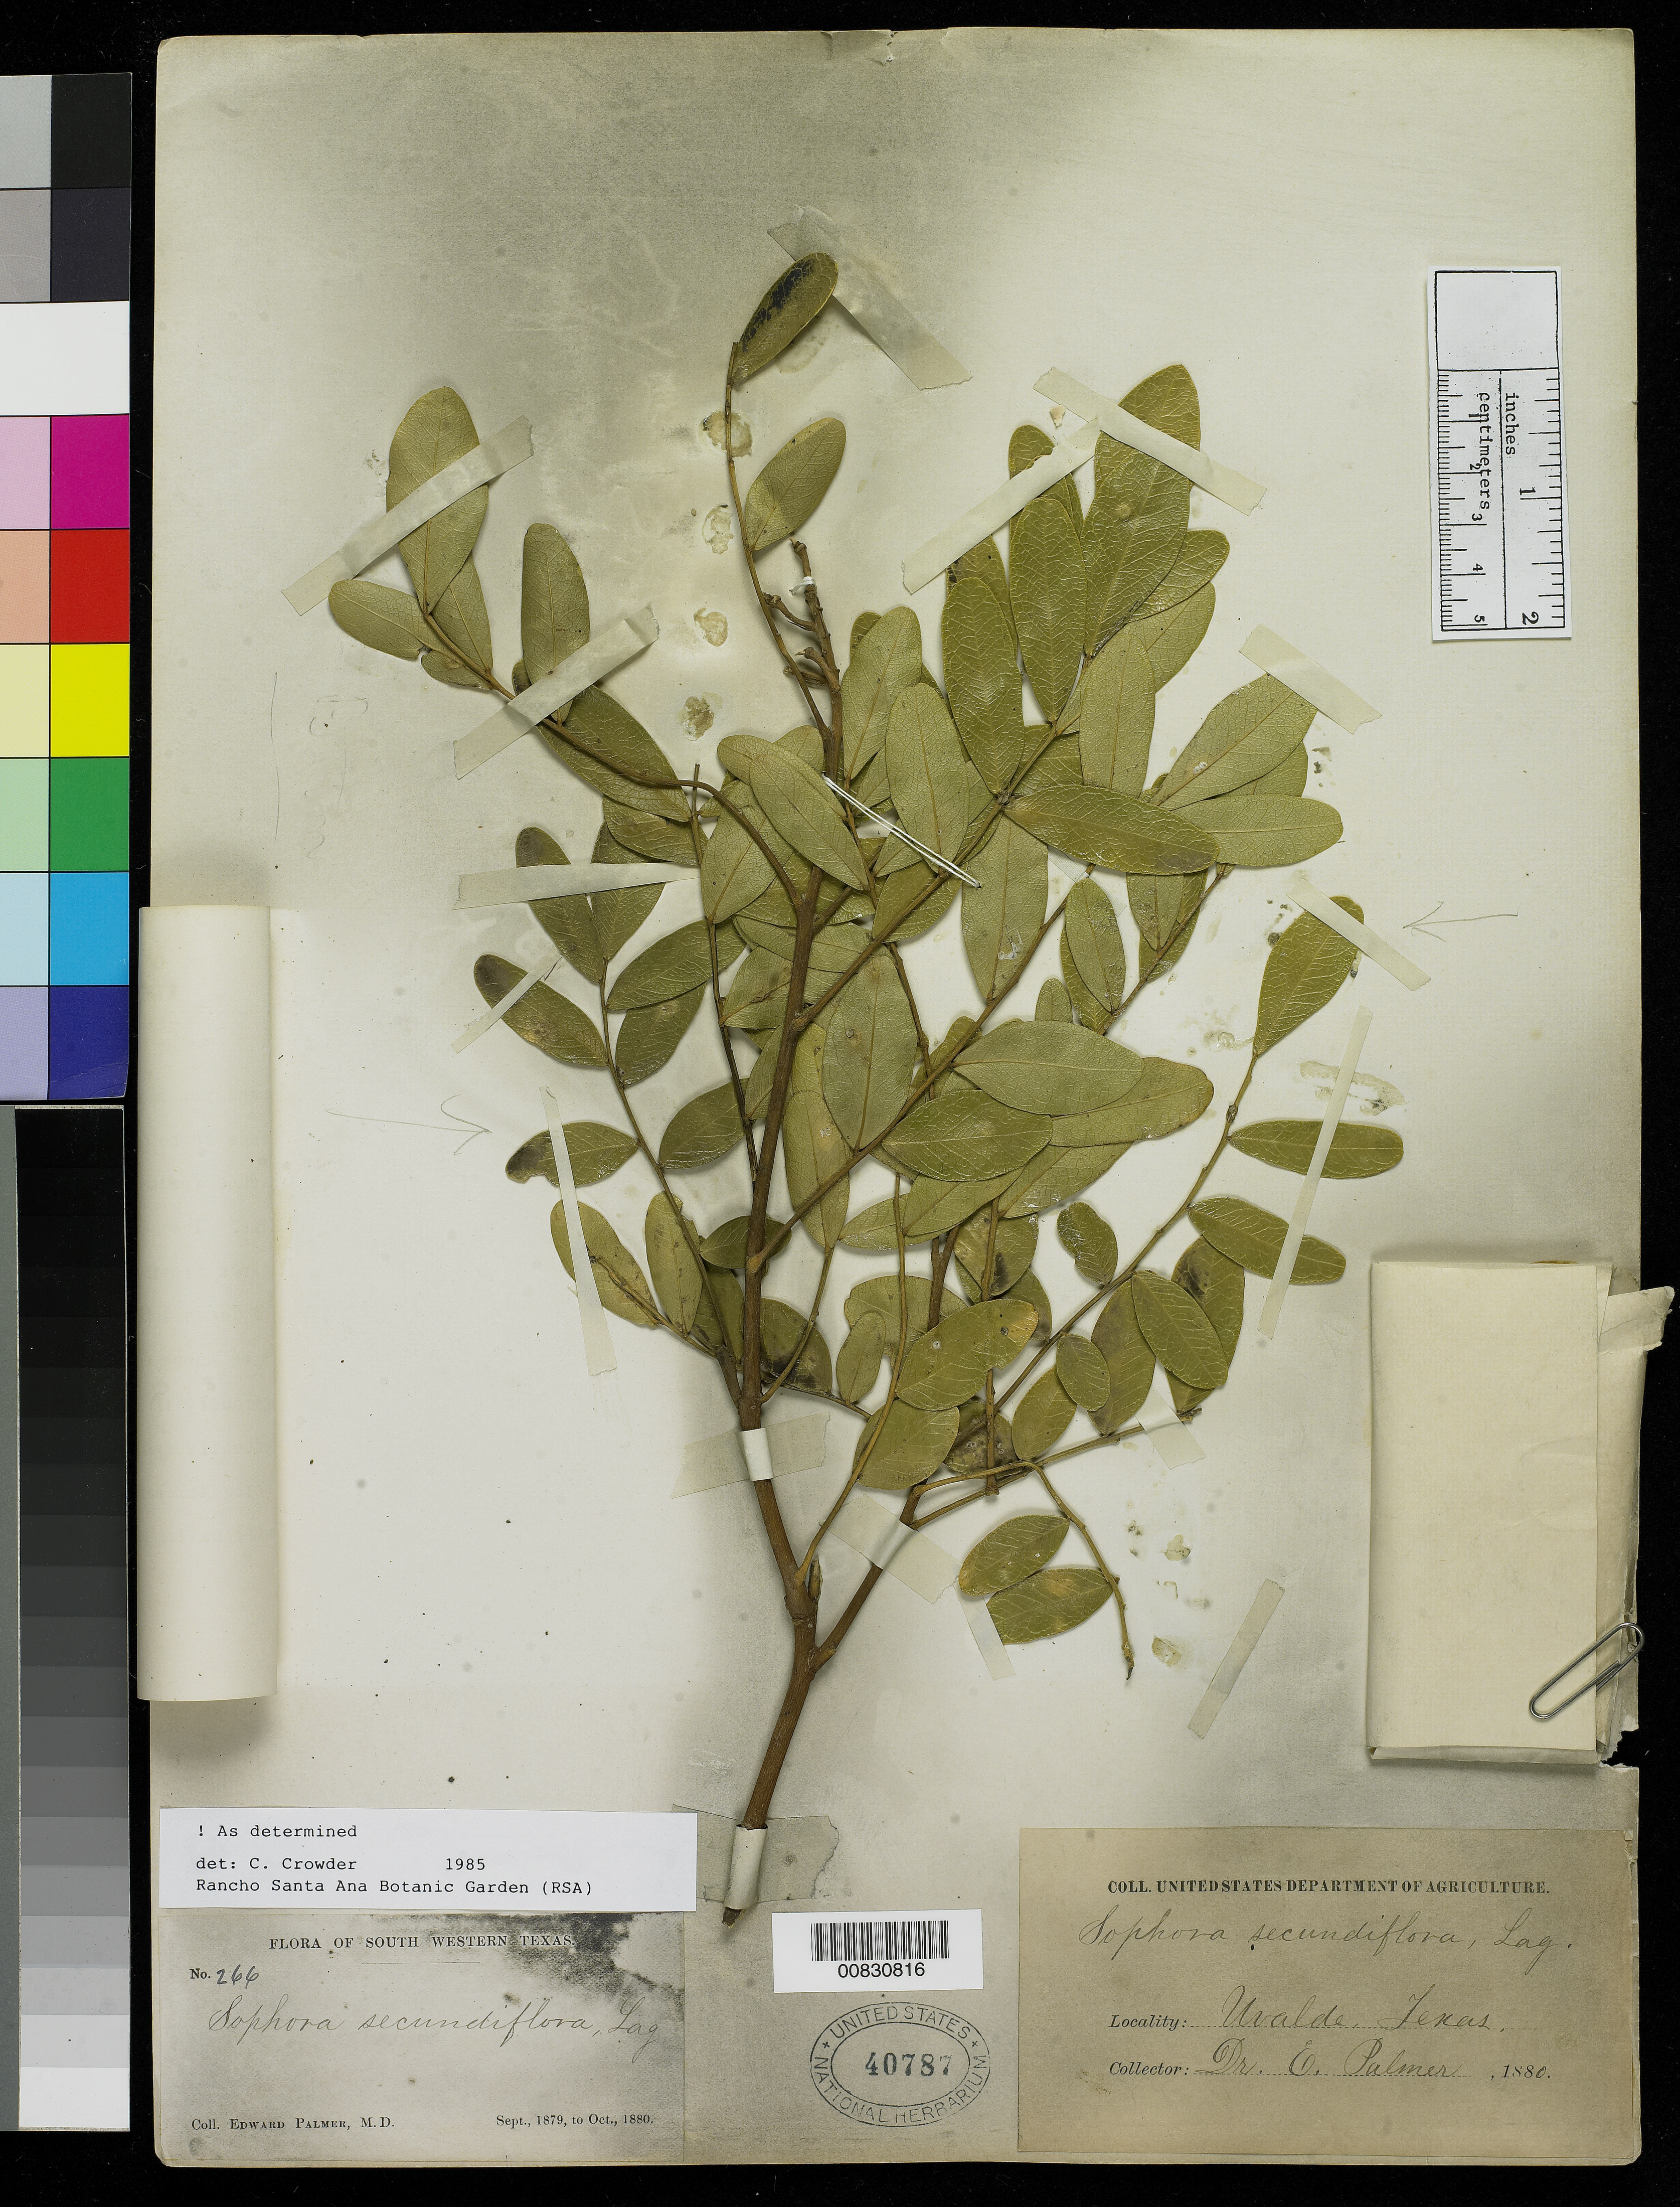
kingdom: Plantae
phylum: Tracheophyta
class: Magnoliopsida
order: Fabales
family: Fabaceae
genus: Dermatophyllum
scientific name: Dermatophyllum secundiflorum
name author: (Ortega) Gandhi & Reveal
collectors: E. Palmer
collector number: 266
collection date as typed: Sep 1879 to -- Oct 1880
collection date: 1879-09/1880-10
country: United States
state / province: Texas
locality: Uvalde, Texas.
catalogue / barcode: US 40787